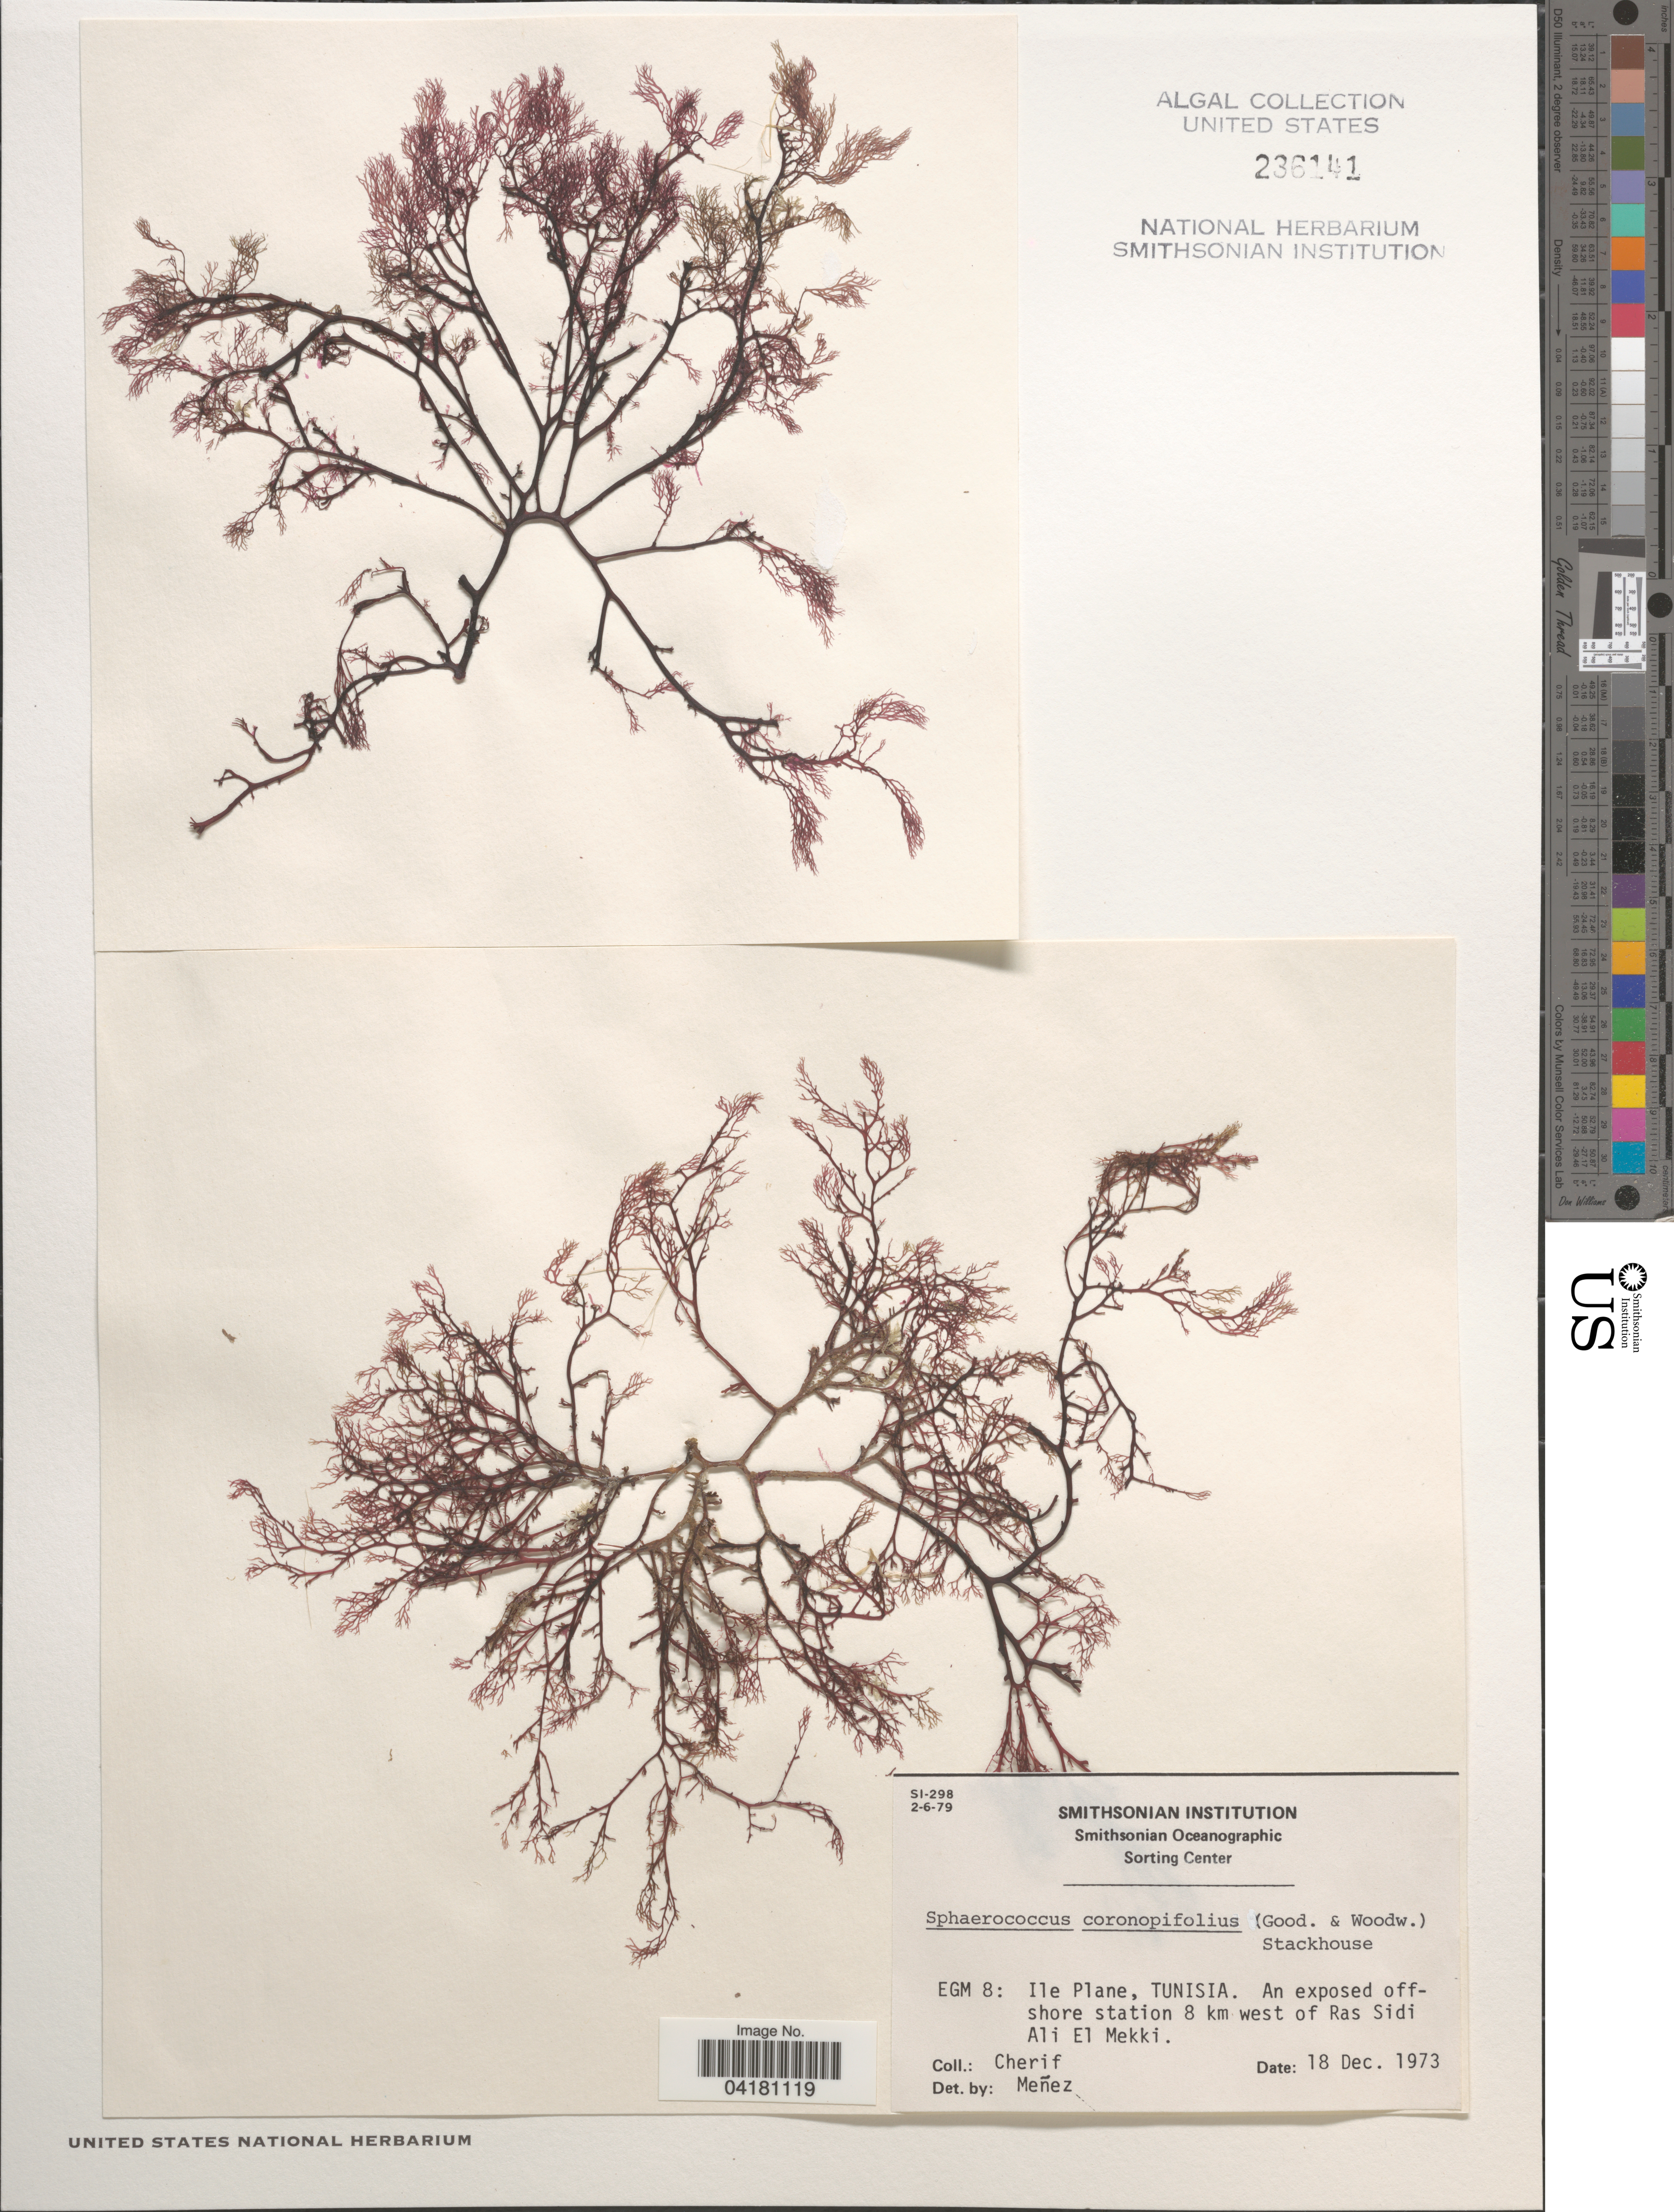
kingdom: Plantae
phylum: Rhodophyta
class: Florideophyceae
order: Gigartinales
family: Sphaerococcaceae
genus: Sphaerococcus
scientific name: Sphaerococcus coronopifolius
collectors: -. Cherif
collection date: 1973-12-18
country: Tunisia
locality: EGM 8: Ile Plane. An exposed offshore station 8 km west of Ras Sidi Ali El Mekki.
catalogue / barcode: US 236141